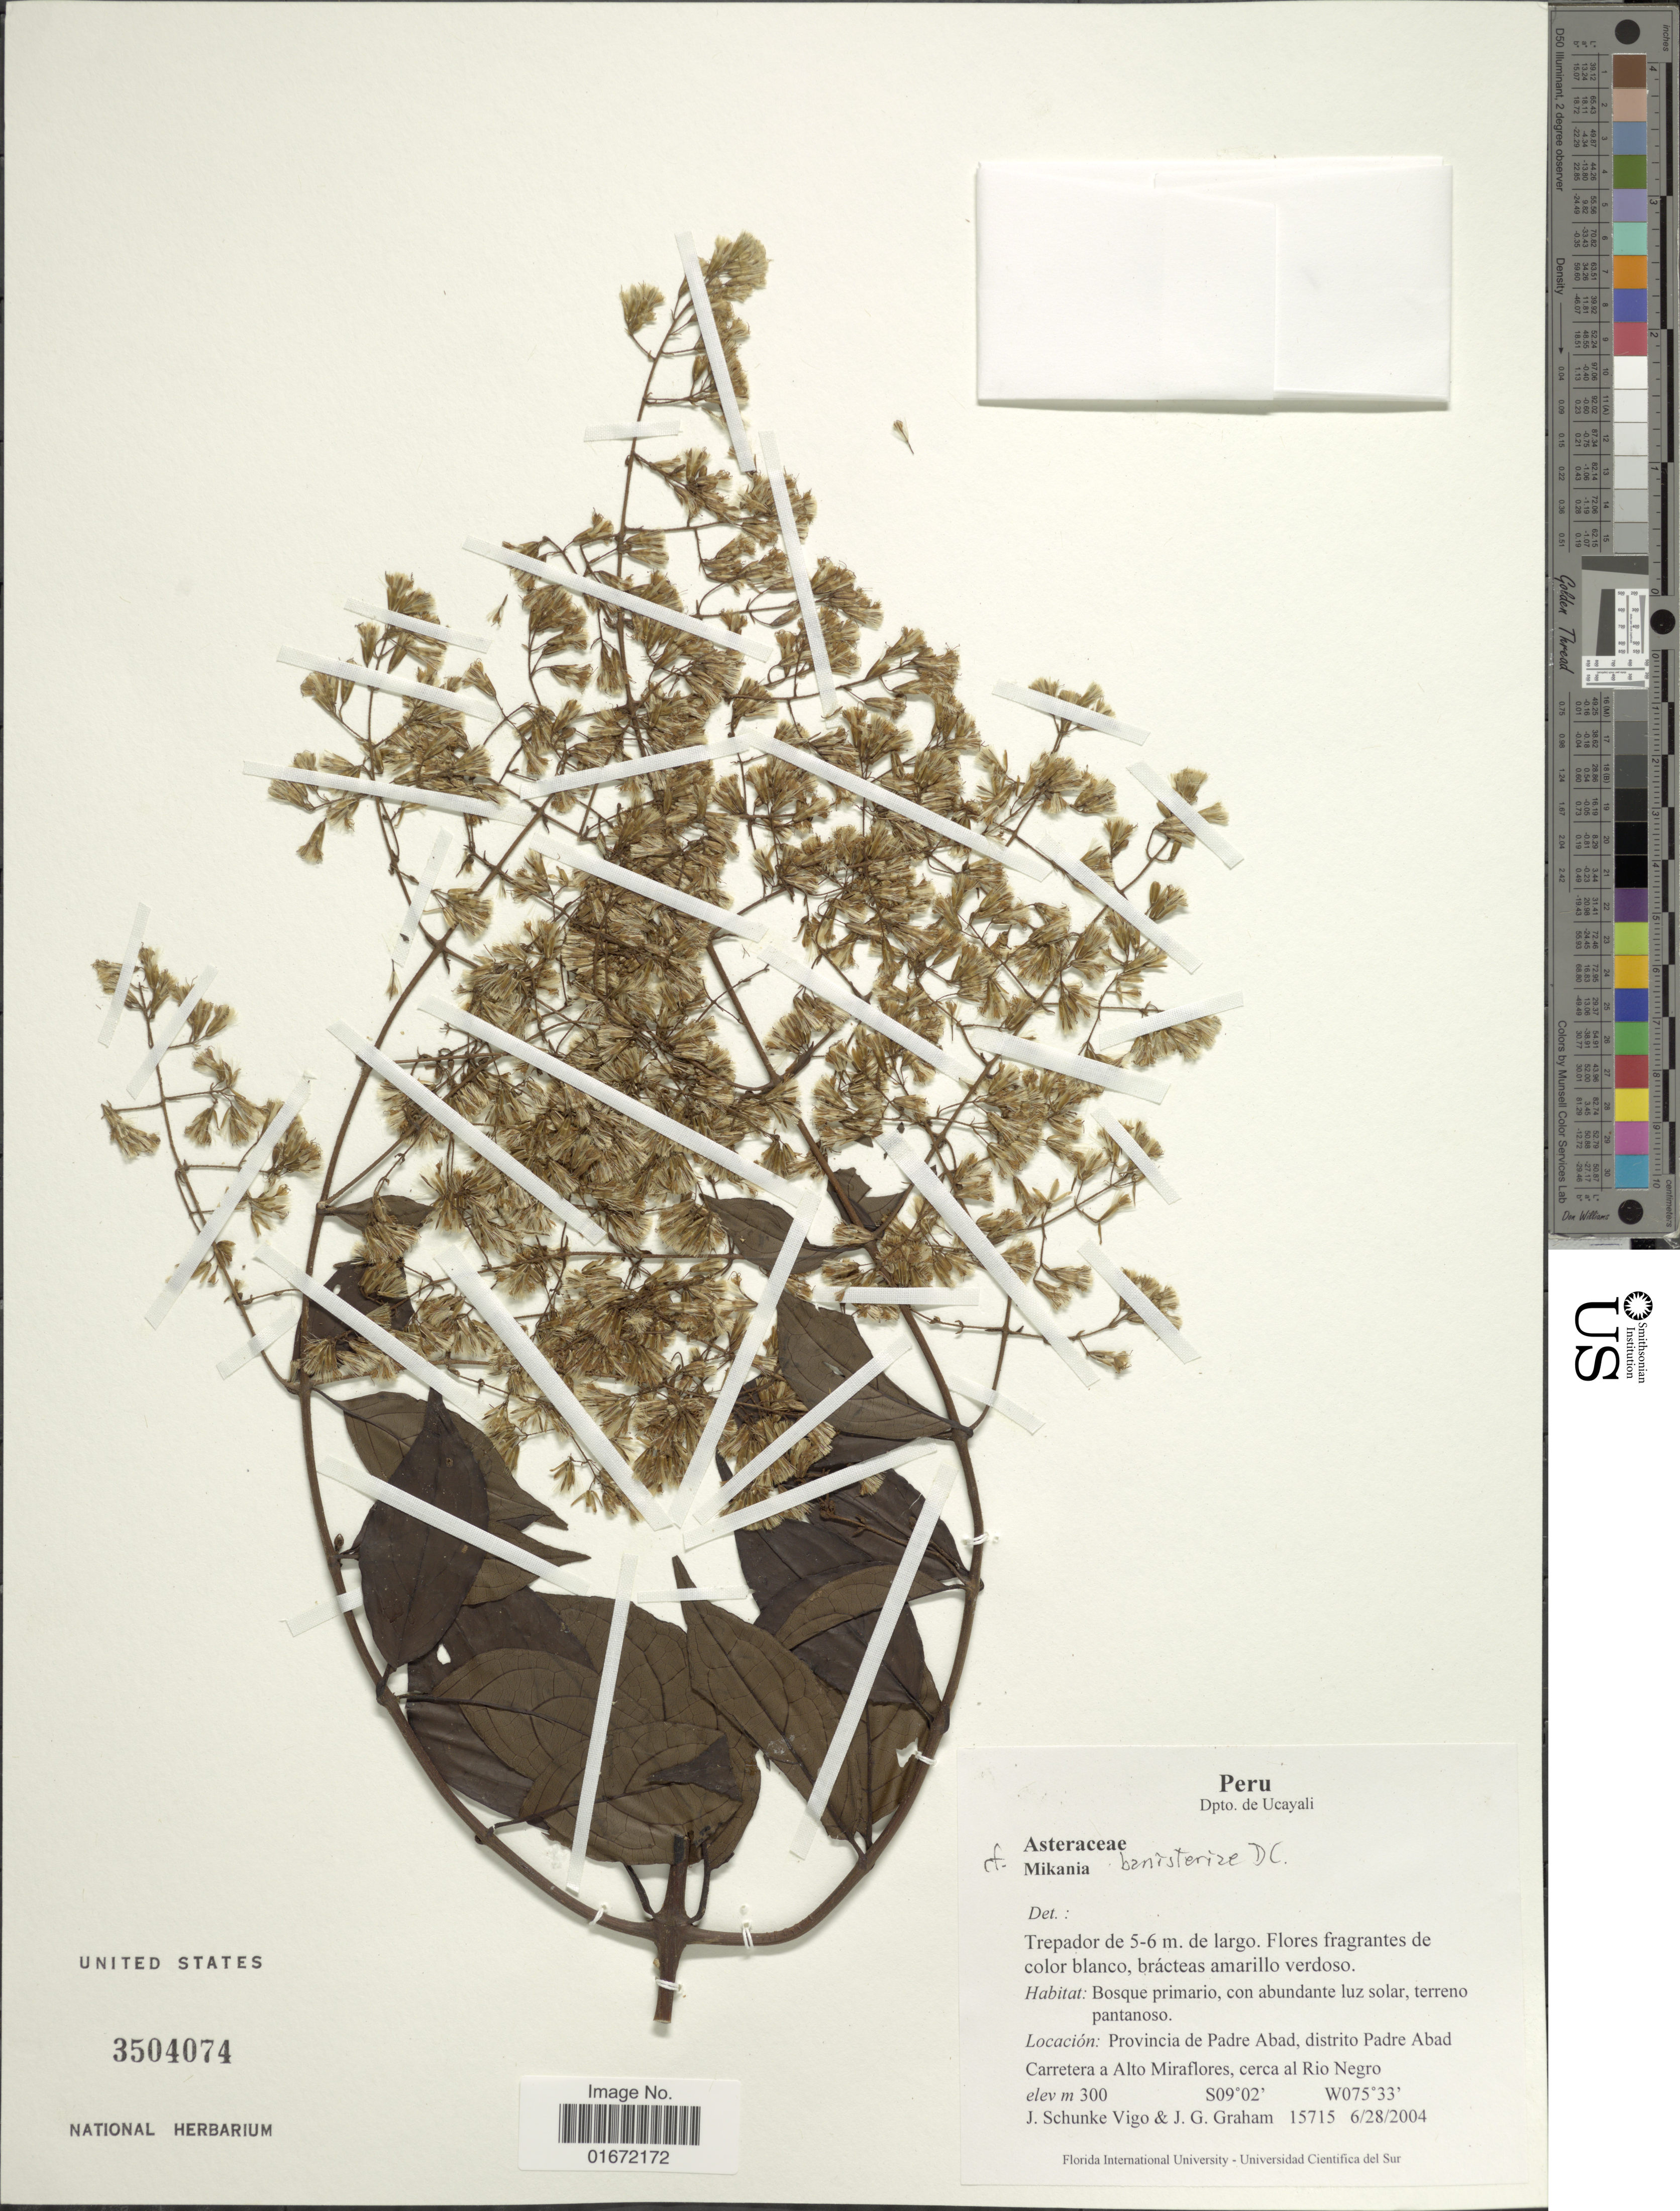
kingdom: Plantae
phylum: Tracheophyta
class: Magnoliopsida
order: Asterales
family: Asteraceae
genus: Mikania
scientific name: Mikania banisteriae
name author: DC.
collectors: J. Schunke Vigo & J. Graham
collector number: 15715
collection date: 2004-06-28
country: Peru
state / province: Ucayali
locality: Dpto. de Ucayali. Provincia de Padre Abad, distrito Padre Abad. Carretera a Alto Miraflores, cerca al Rio Negro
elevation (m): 300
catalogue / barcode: US 3504074